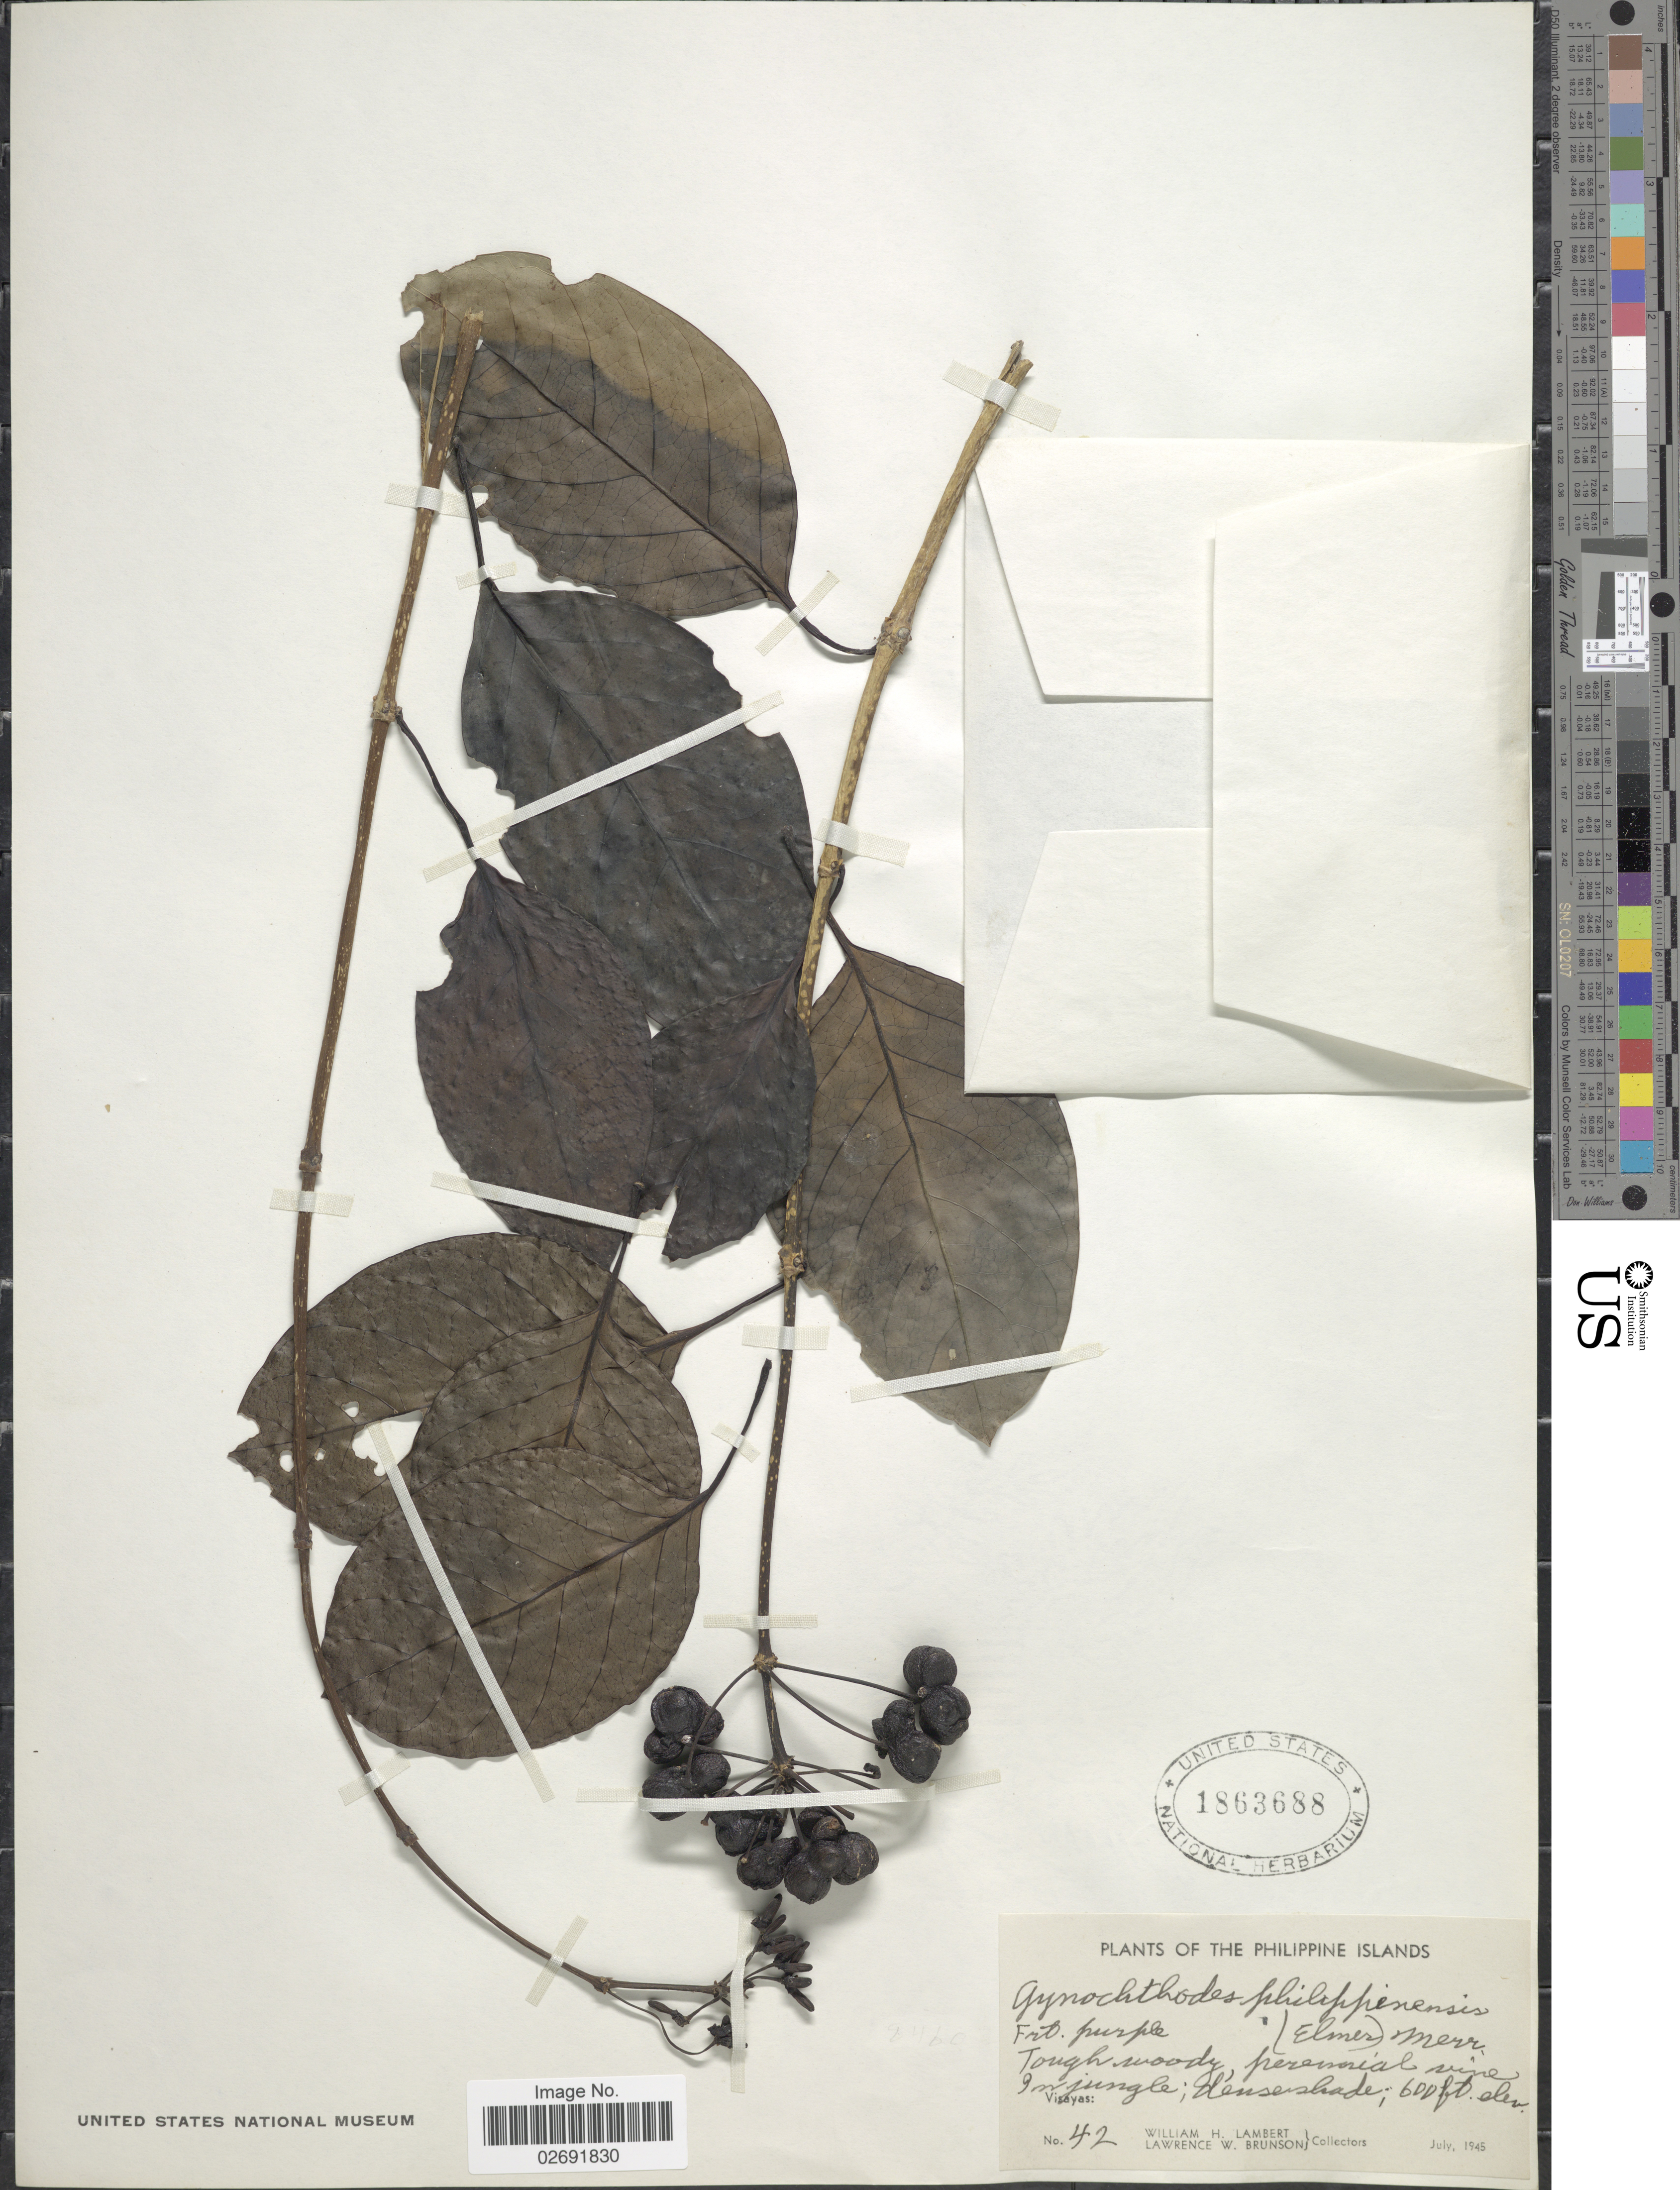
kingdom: Plantae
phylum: Tracheophyta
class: Magnoliopsida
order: Gentianales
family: Rubiaceae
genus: Gynochthodes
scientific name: Gynochthodes philippinensis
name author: (Elmer) Merr.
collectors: W. Lambert & L. Brunson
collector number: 42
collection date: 1945-07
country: Philippines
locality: The Philippine Islands, Visayas; dense forest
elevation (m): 183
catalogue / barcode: US 1863688